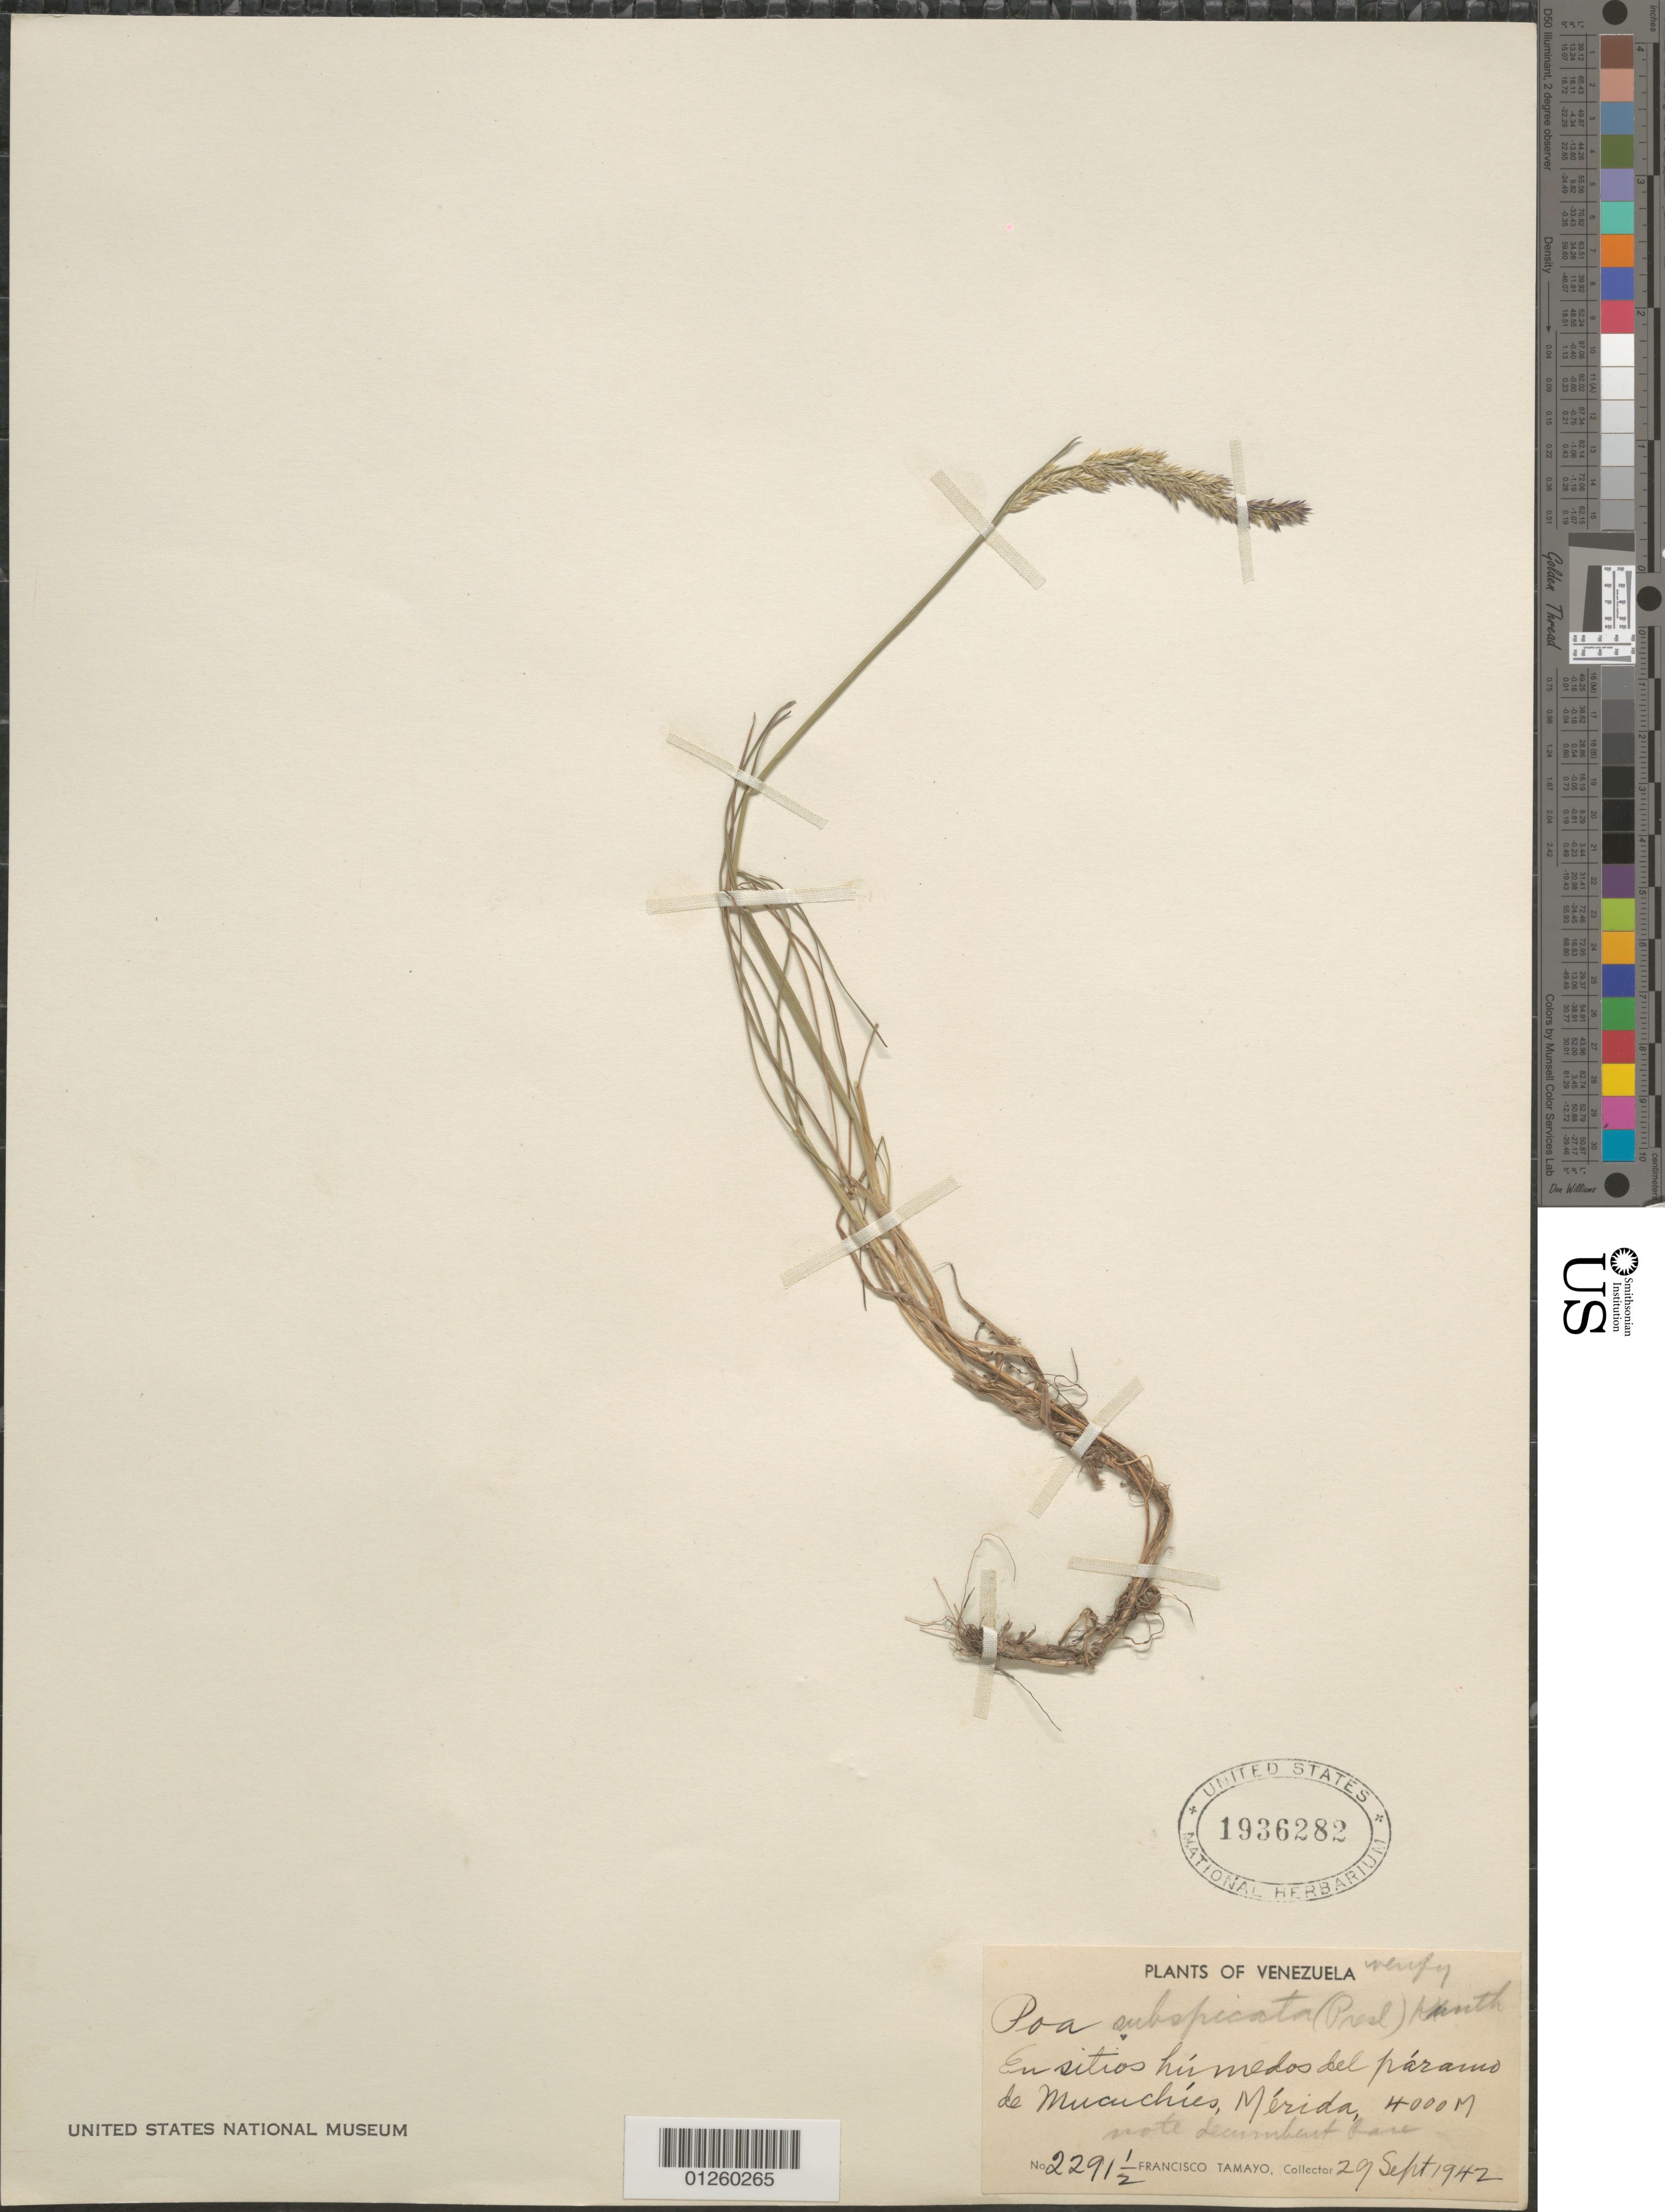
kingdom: Plantae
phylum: Tracheophyta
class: Liliopsida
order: Poales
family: Poaceae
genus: Poa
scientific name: Poa subspicata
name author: (J. Presl) Kunth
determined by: Soreng, Robert J., Research Associate (BOT), Smithsonian Institution - National Museum of Natural History (UNITED STATES)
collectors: F. Tamayo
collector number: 2291 1/2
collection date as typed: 29 Sept 1942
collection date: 1942-09-29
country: Venezuela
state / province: Mérida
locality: En sitios humedos del paramo de Mucuchies, Merida.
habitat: En sitios humedos.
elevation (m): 4000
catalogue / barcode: US 1936282